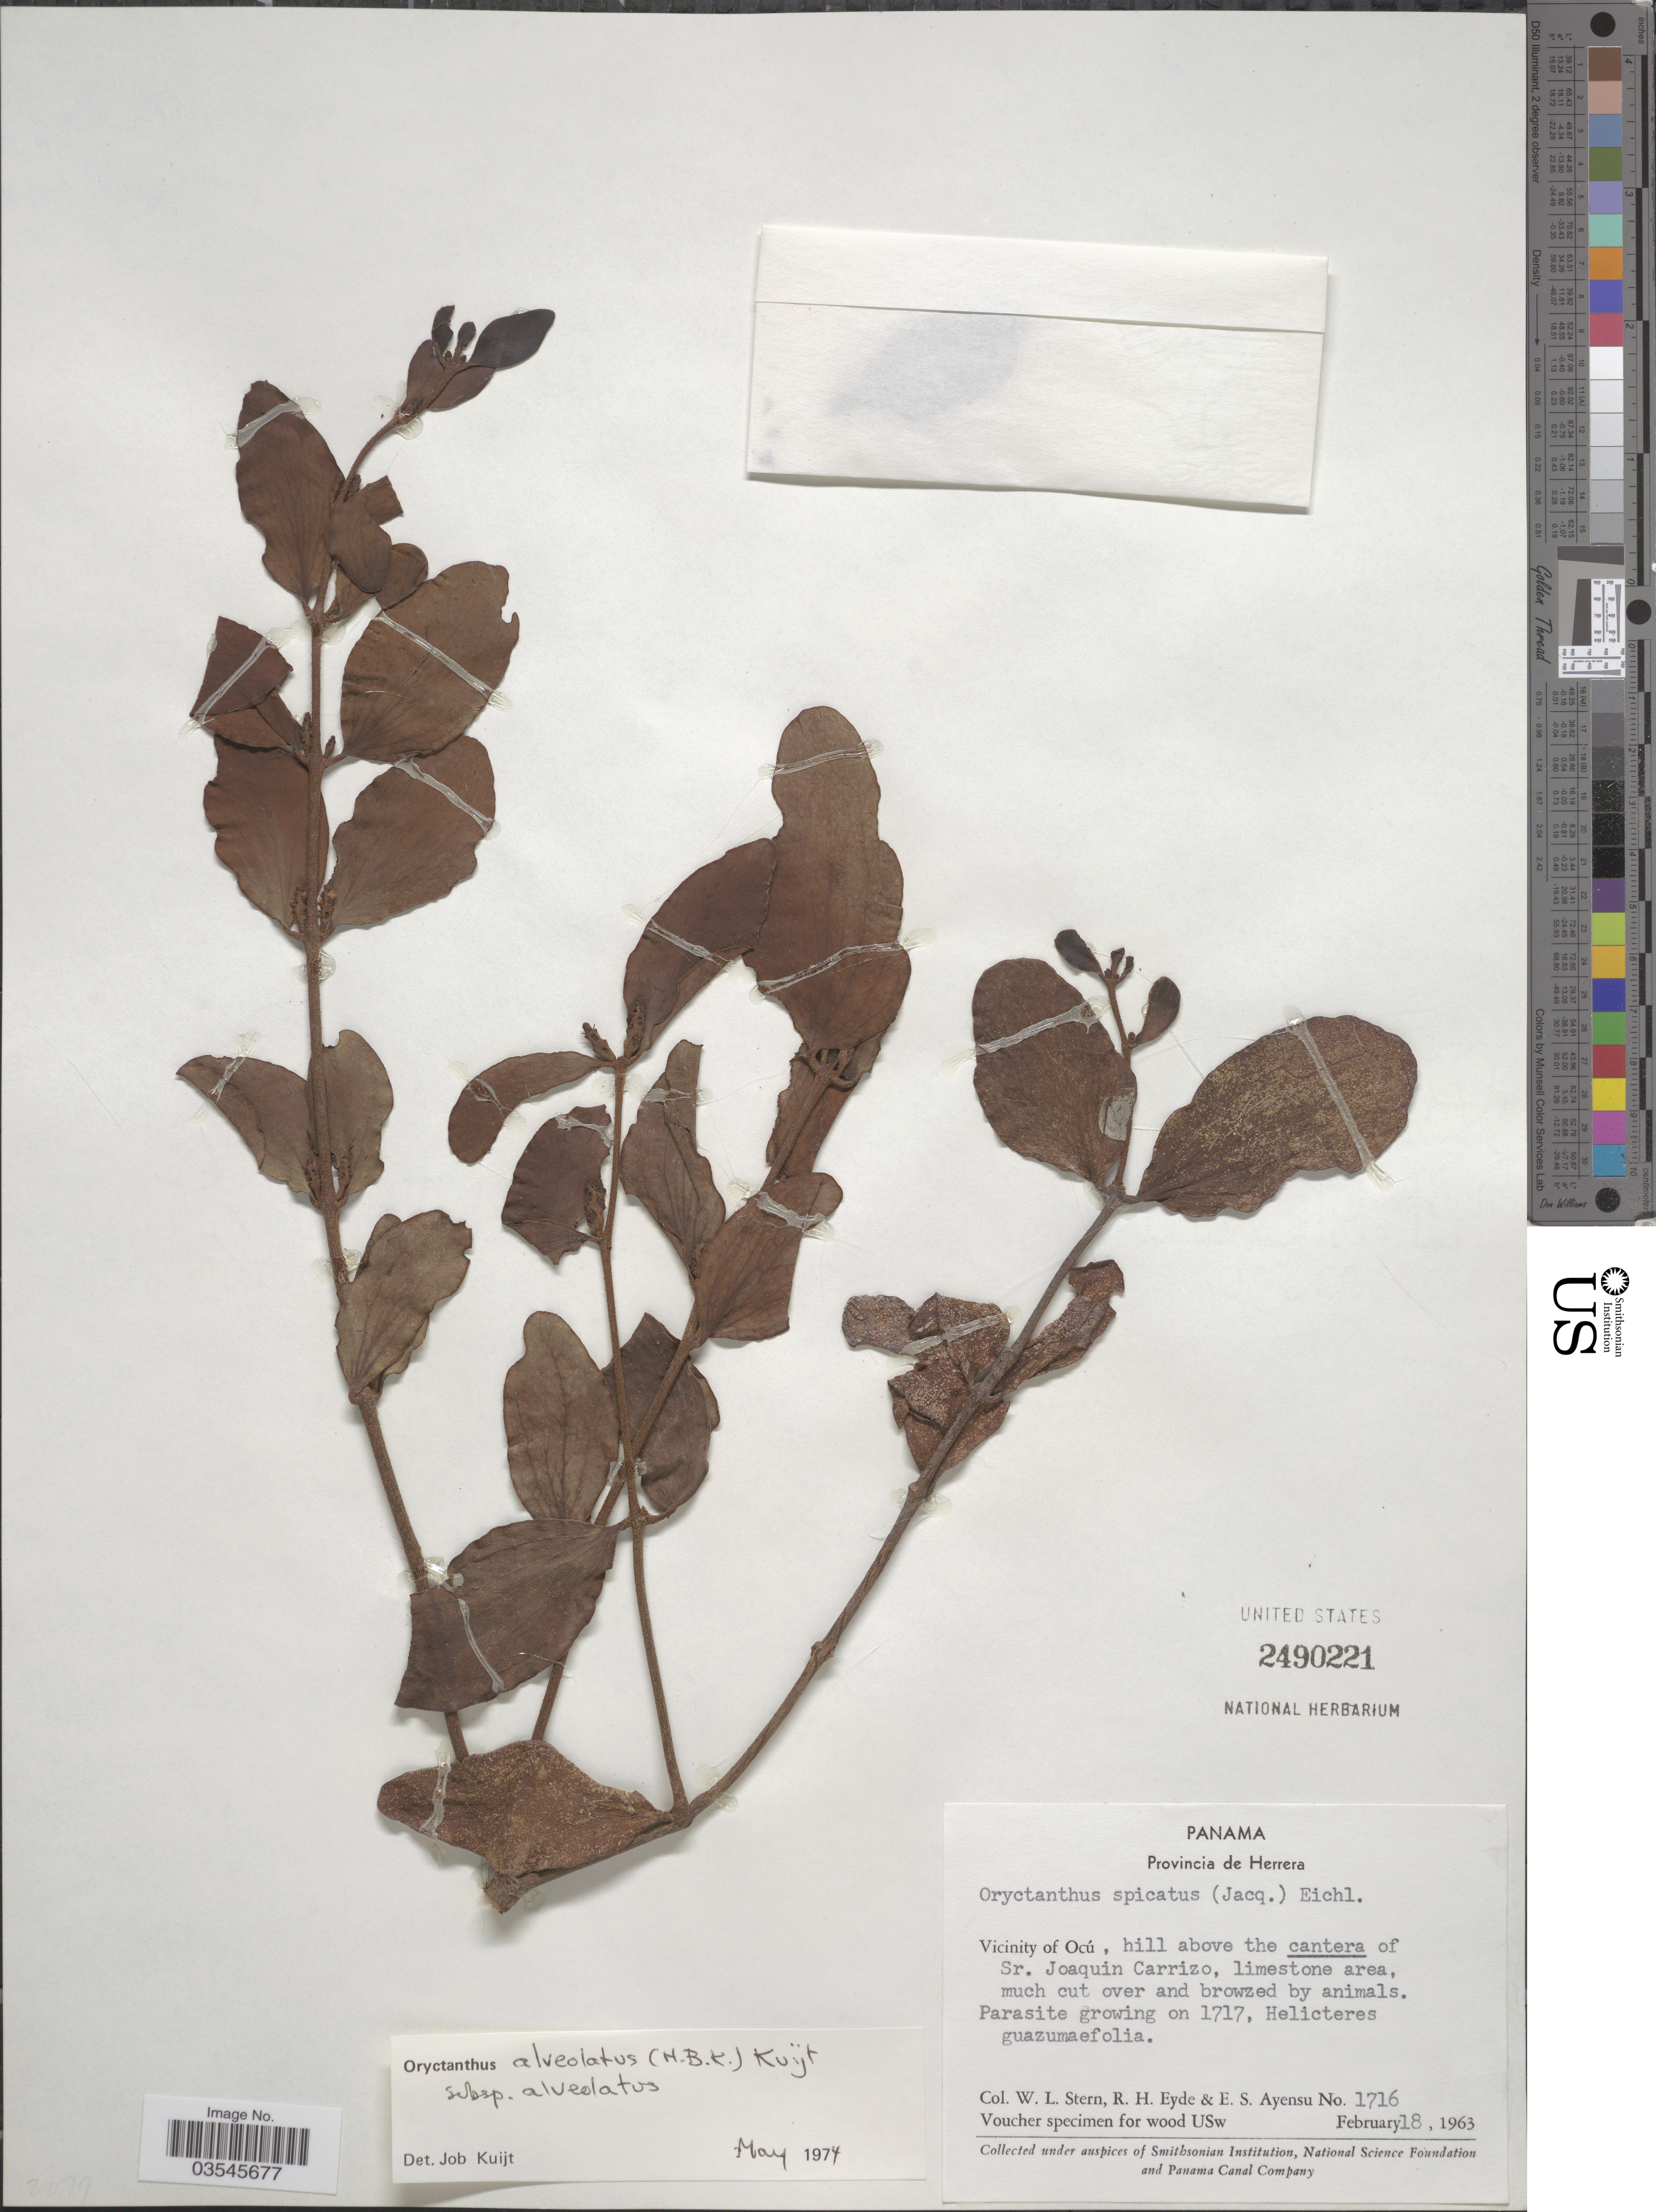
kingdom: Plantae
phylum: Tracheophyta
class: Magnoliopsida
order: Santalales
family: Loranthaceae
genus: Oryctanthus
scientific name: Oryctanthus alveolatus subsp. alveolatus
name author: (Kunth) Kuijt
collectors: W. L. Stern, R. H. Eyde & E. S. Ayensu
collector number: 1716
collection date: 1963-02-18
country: Panama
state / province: Herrera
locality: Vicinity of Ocú, hill above the cantera of Sr. Joaquin Carrizo, limestone area.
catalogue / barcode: US 2490221